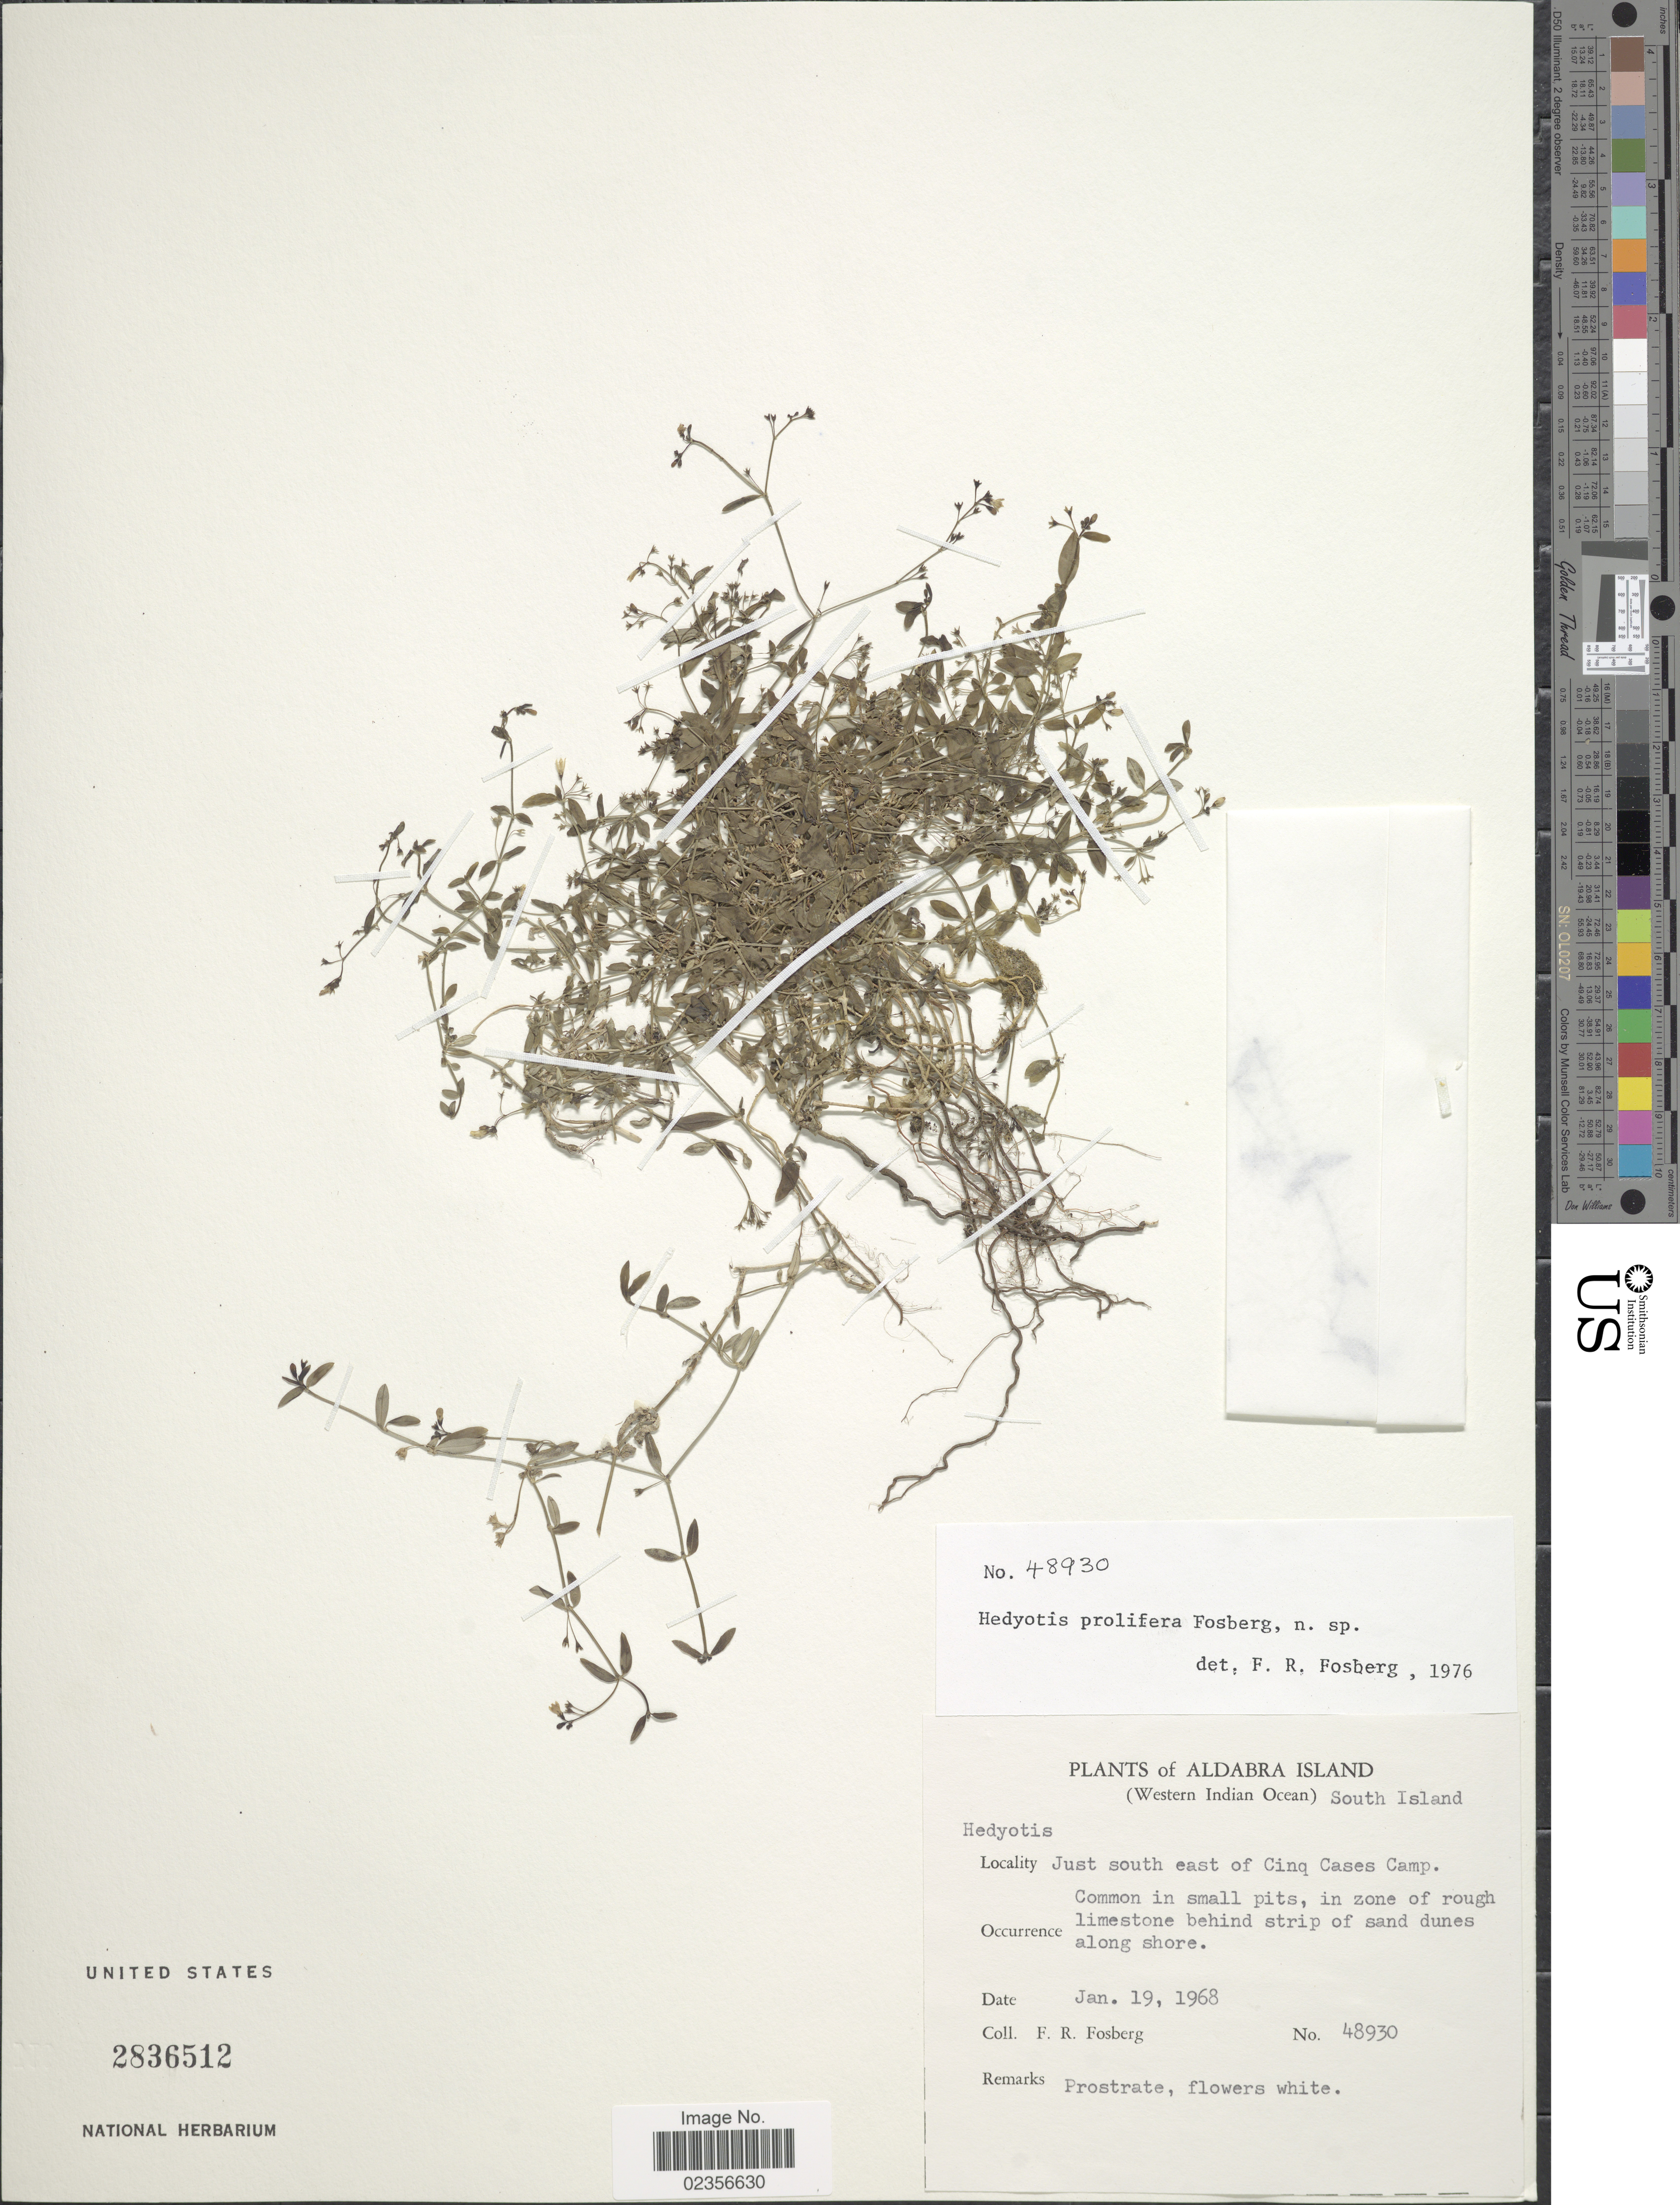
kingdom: Plantae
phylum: Tracheophyta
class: Magnoliopsida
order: Gentianales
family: Rubiaceae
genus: Hedyotis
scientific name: Hedyotis prolifera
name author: Fosberg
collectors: F. R. Fosberg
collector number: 48930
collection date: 1968-01-19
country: Seychelles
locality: Aldabra Island: South Island Just south east of Cinq Cases Camp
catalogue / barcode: US 2836512